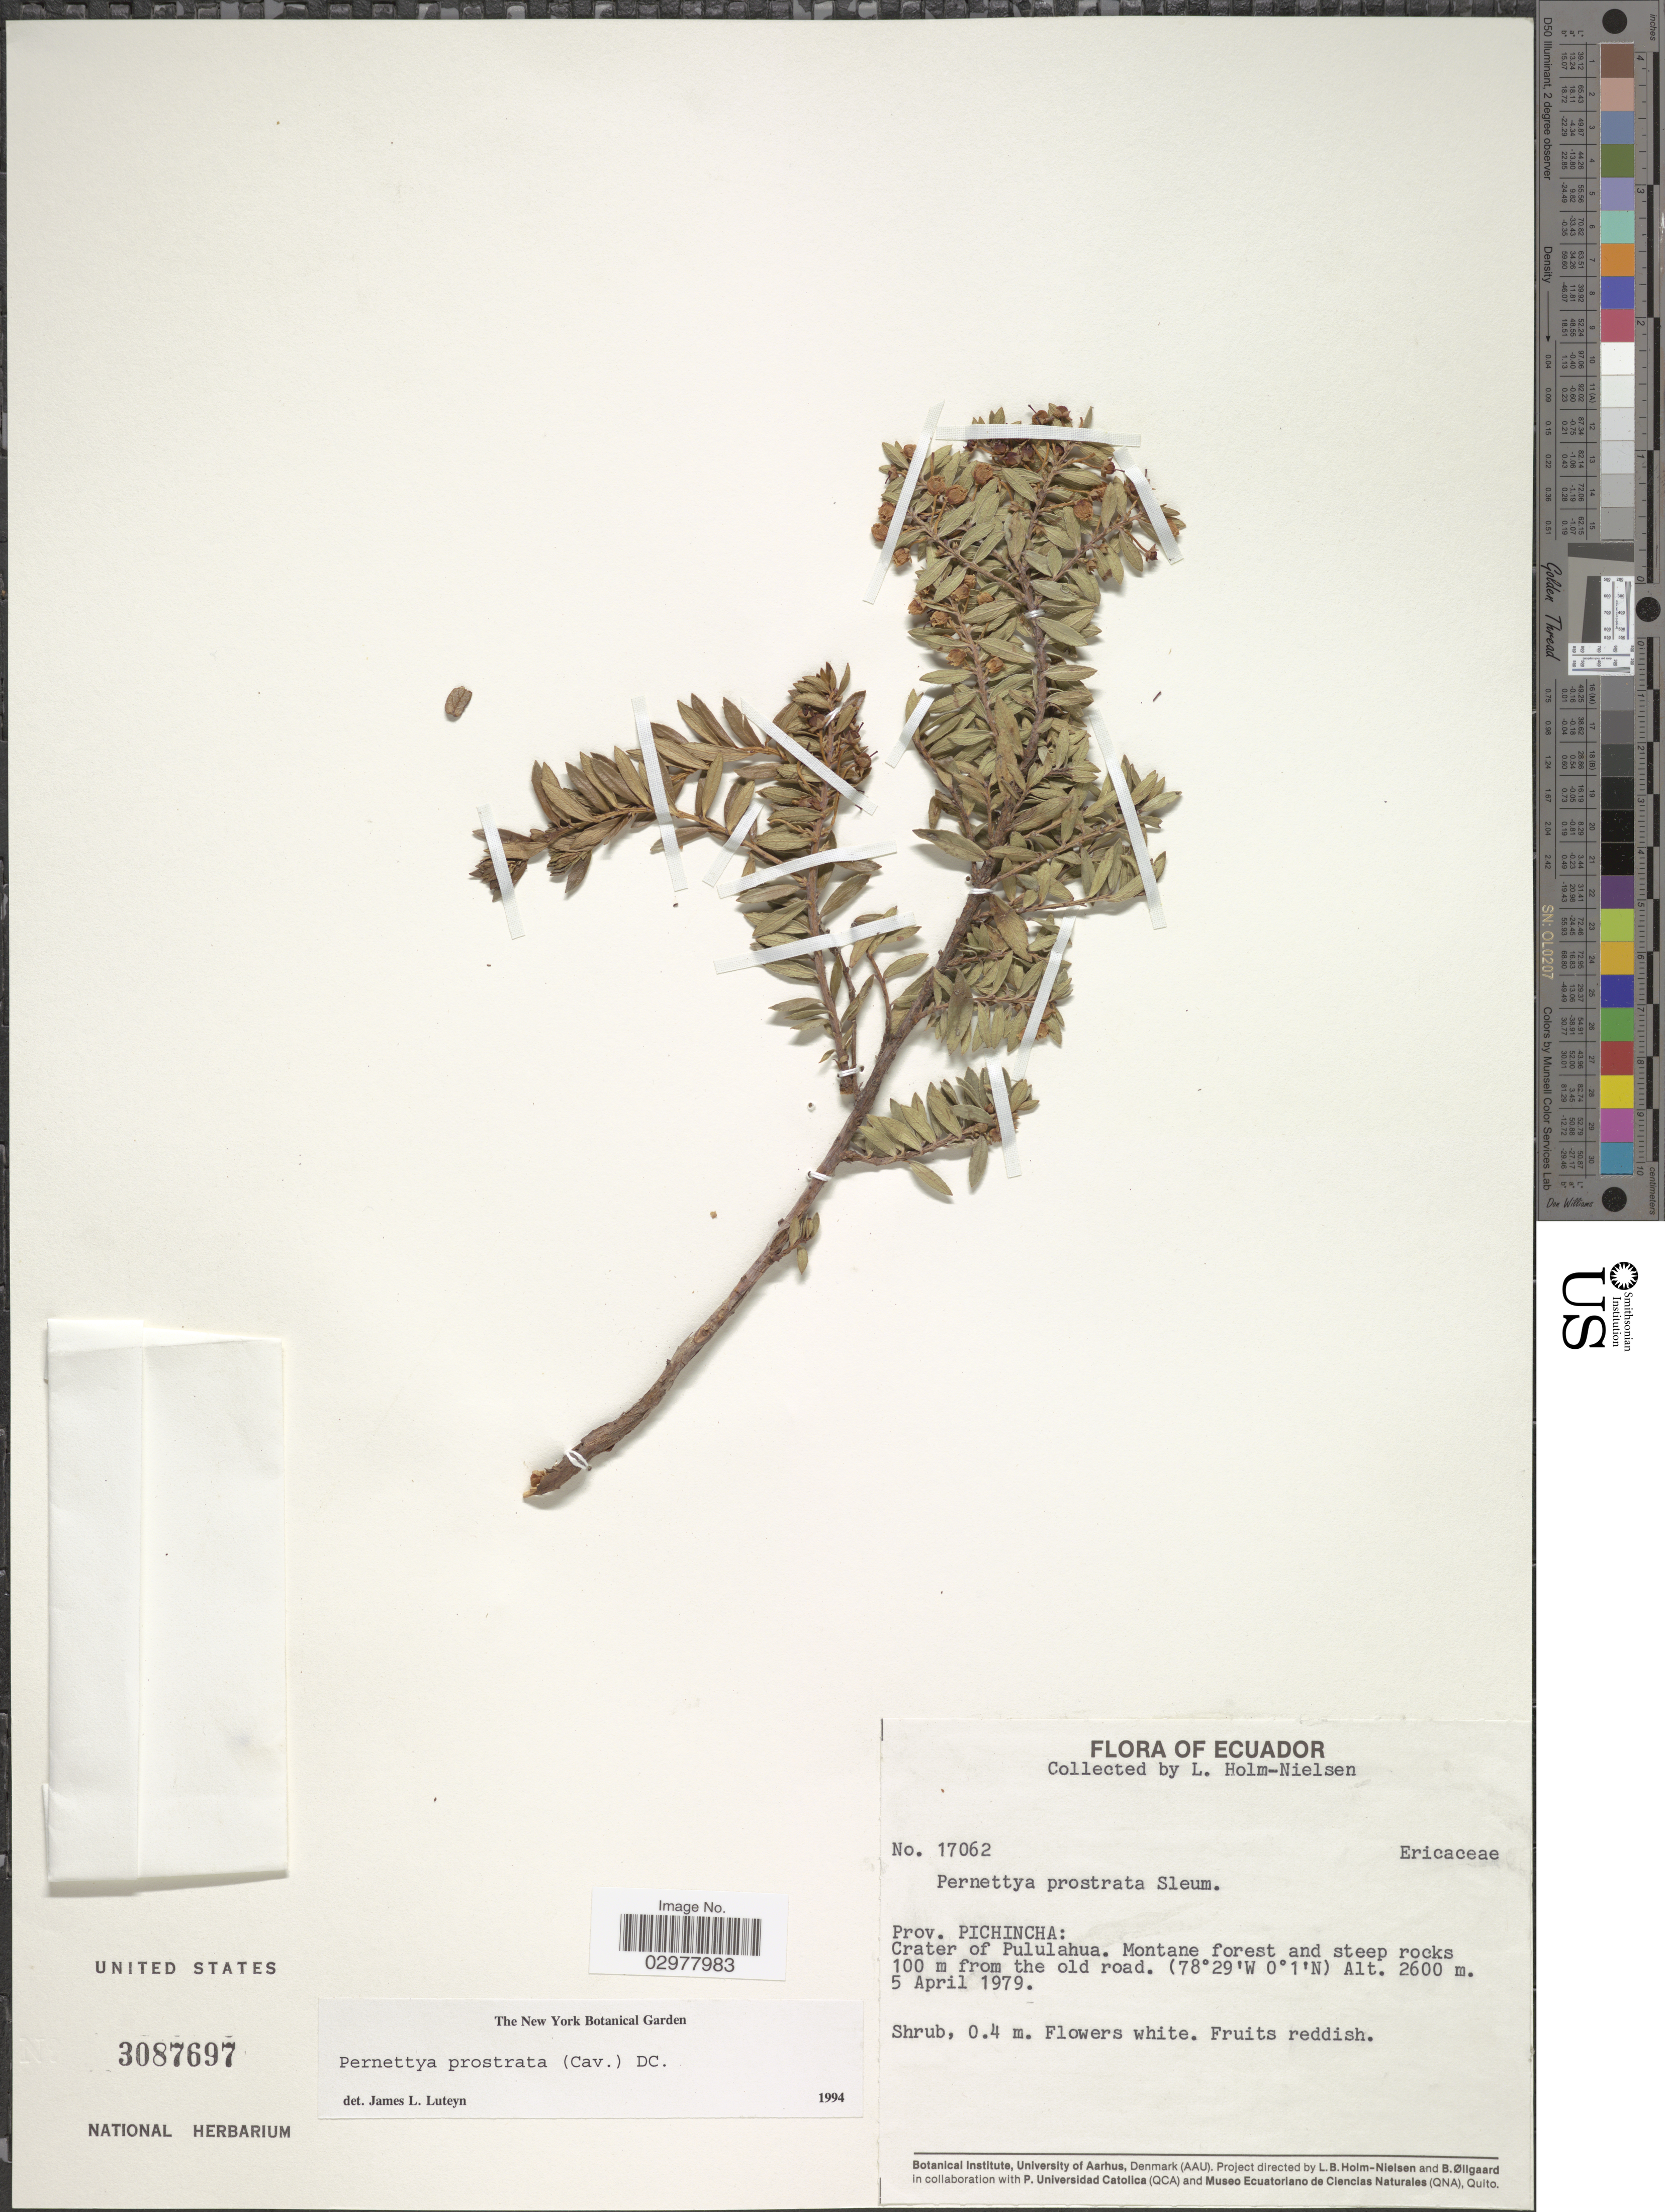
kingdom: Plantae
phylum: Tracheophyta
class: Magnoliopsida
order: Ericales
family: Ericaceae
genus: Pernettya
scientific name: Pernettya prostrata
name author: (Cav.) DC.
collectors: L. Holm-Nielsen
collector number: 17062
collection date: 1979-04-05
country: Ecuador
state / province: Pichincha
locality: Crater of Pululahua. 100 m from the old road.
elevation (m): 2600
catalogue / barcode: US 3087697